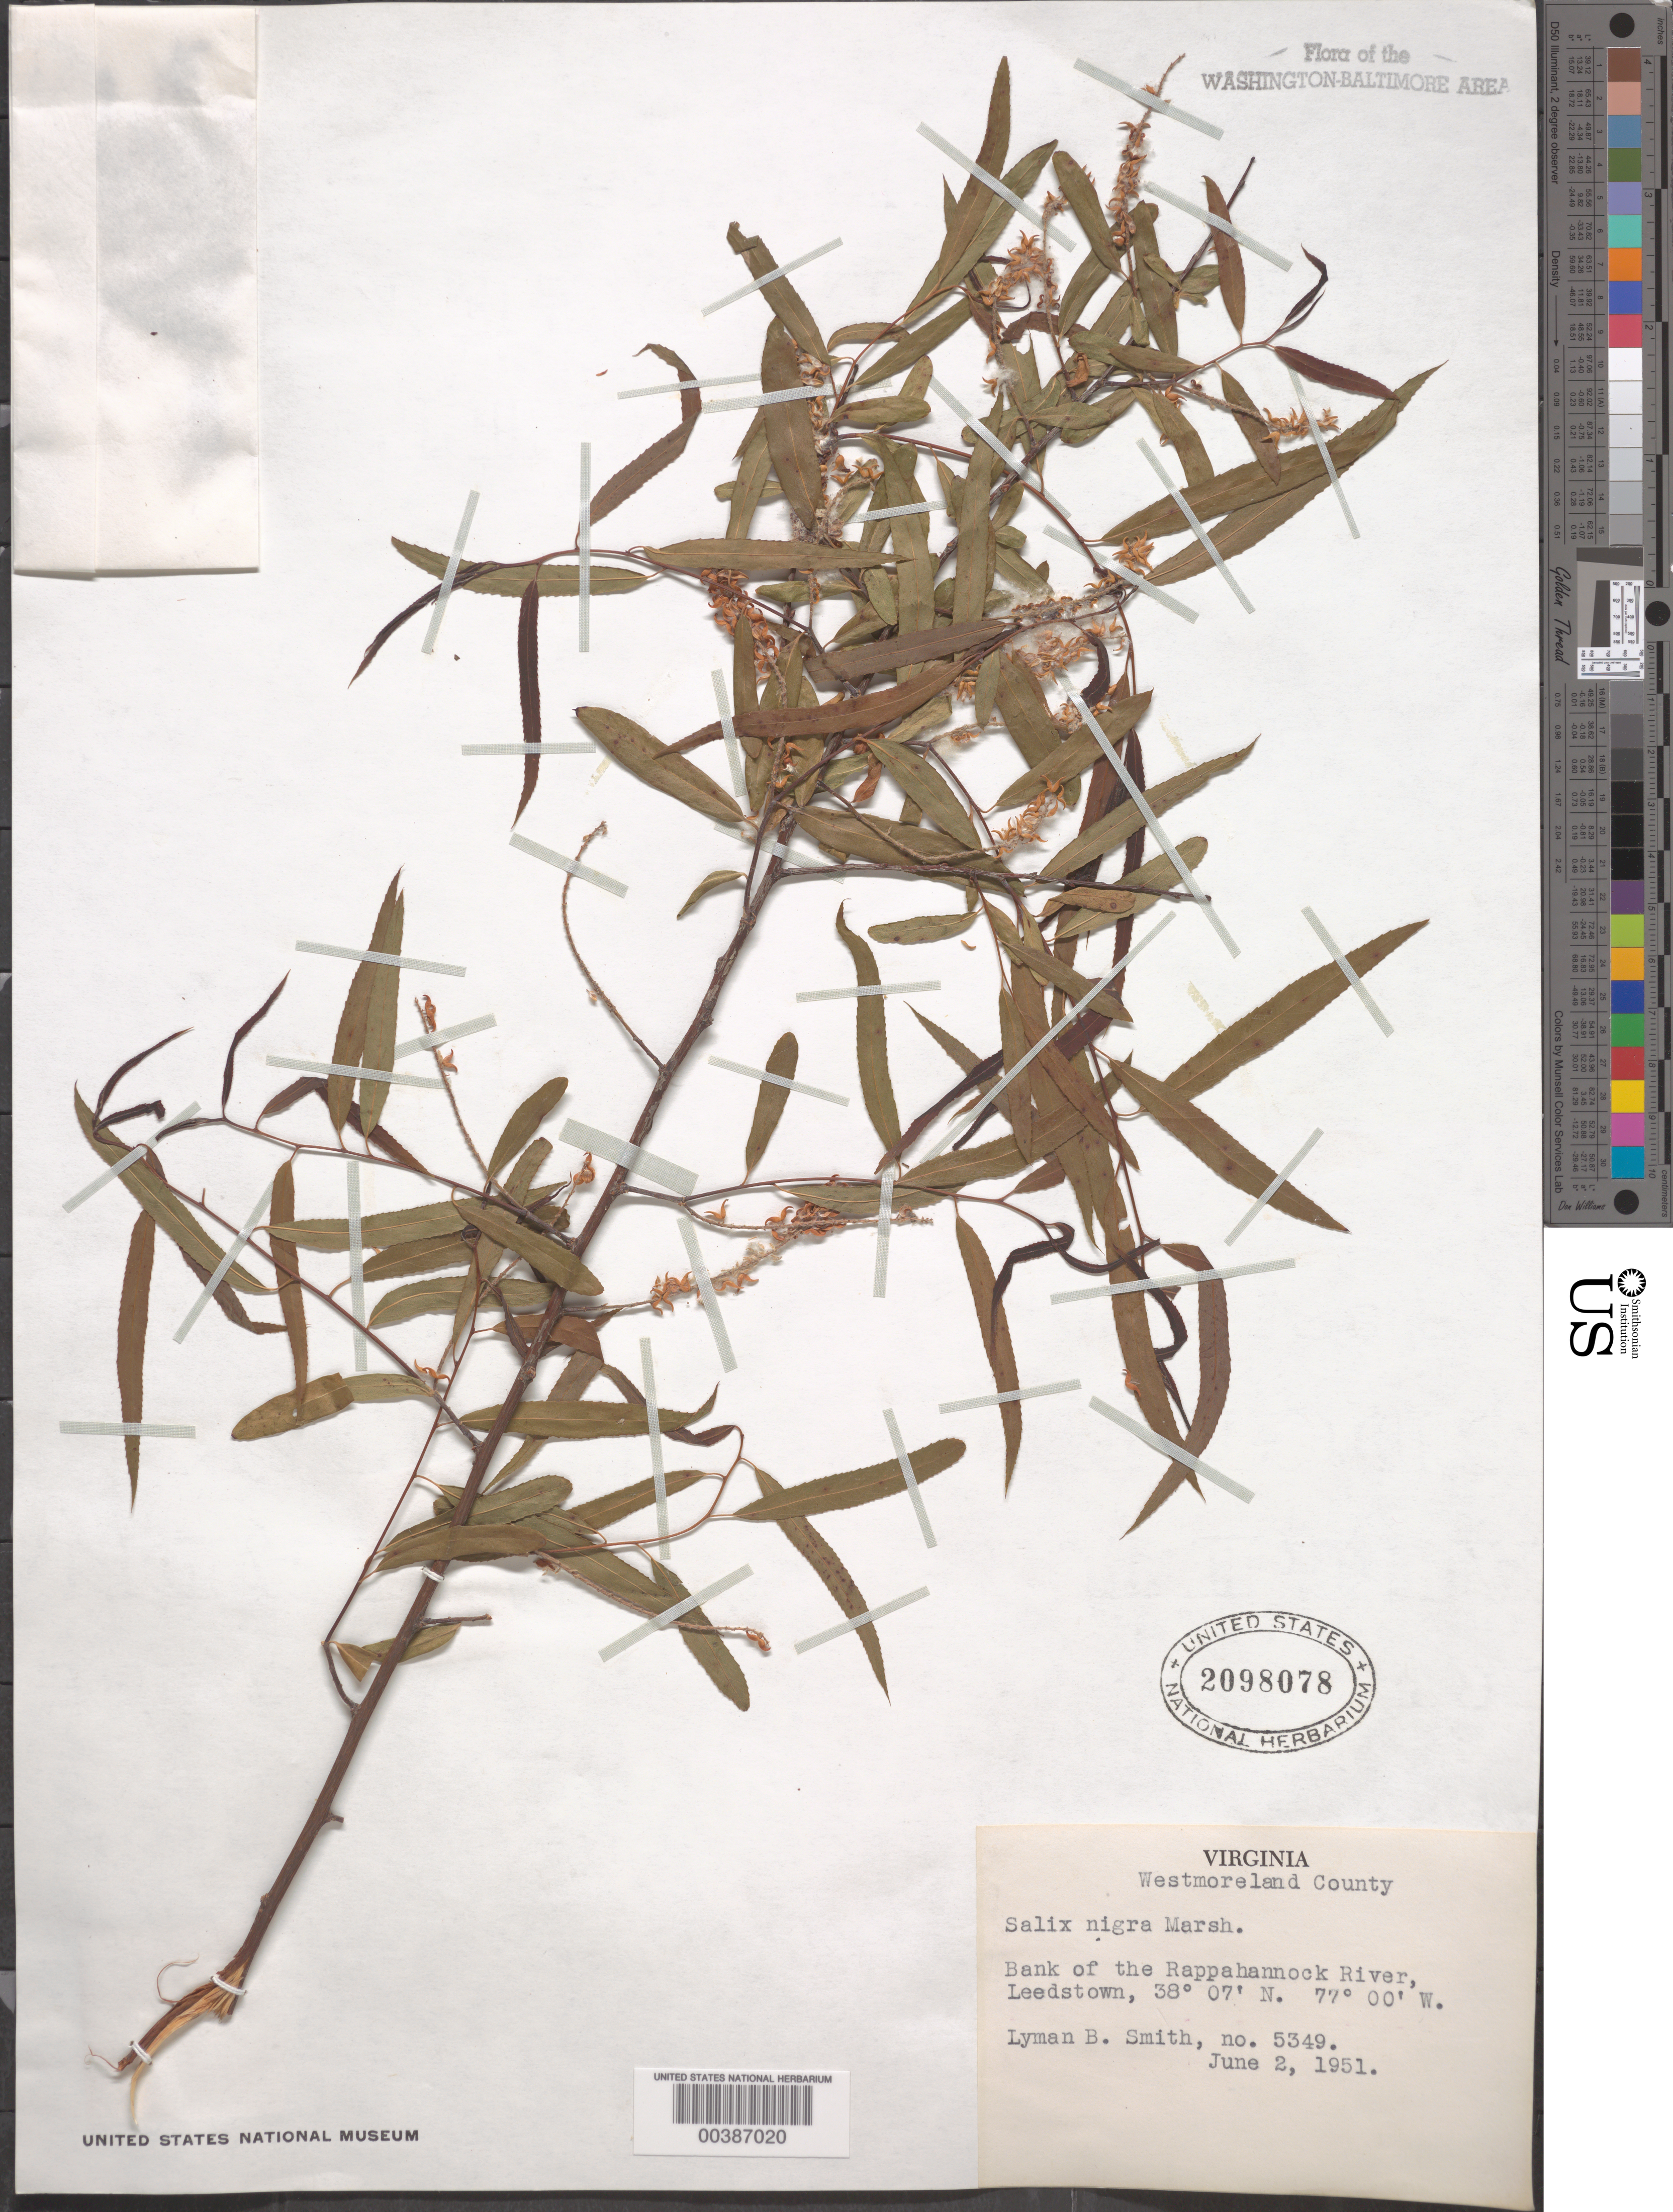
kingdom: Plantae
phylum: Tracheophyta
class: Magnoliopsida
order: Malpighiales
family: Salicaceae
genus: Salix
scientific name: Salix nigra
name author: Marshall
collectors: L. Smith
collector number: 5349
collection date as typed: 02 Jun 1951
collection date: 1951-06-02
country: United States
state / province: Virginia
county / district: Westmoreland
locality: Rappahannock River, Leedstown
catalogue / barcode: US 2098078